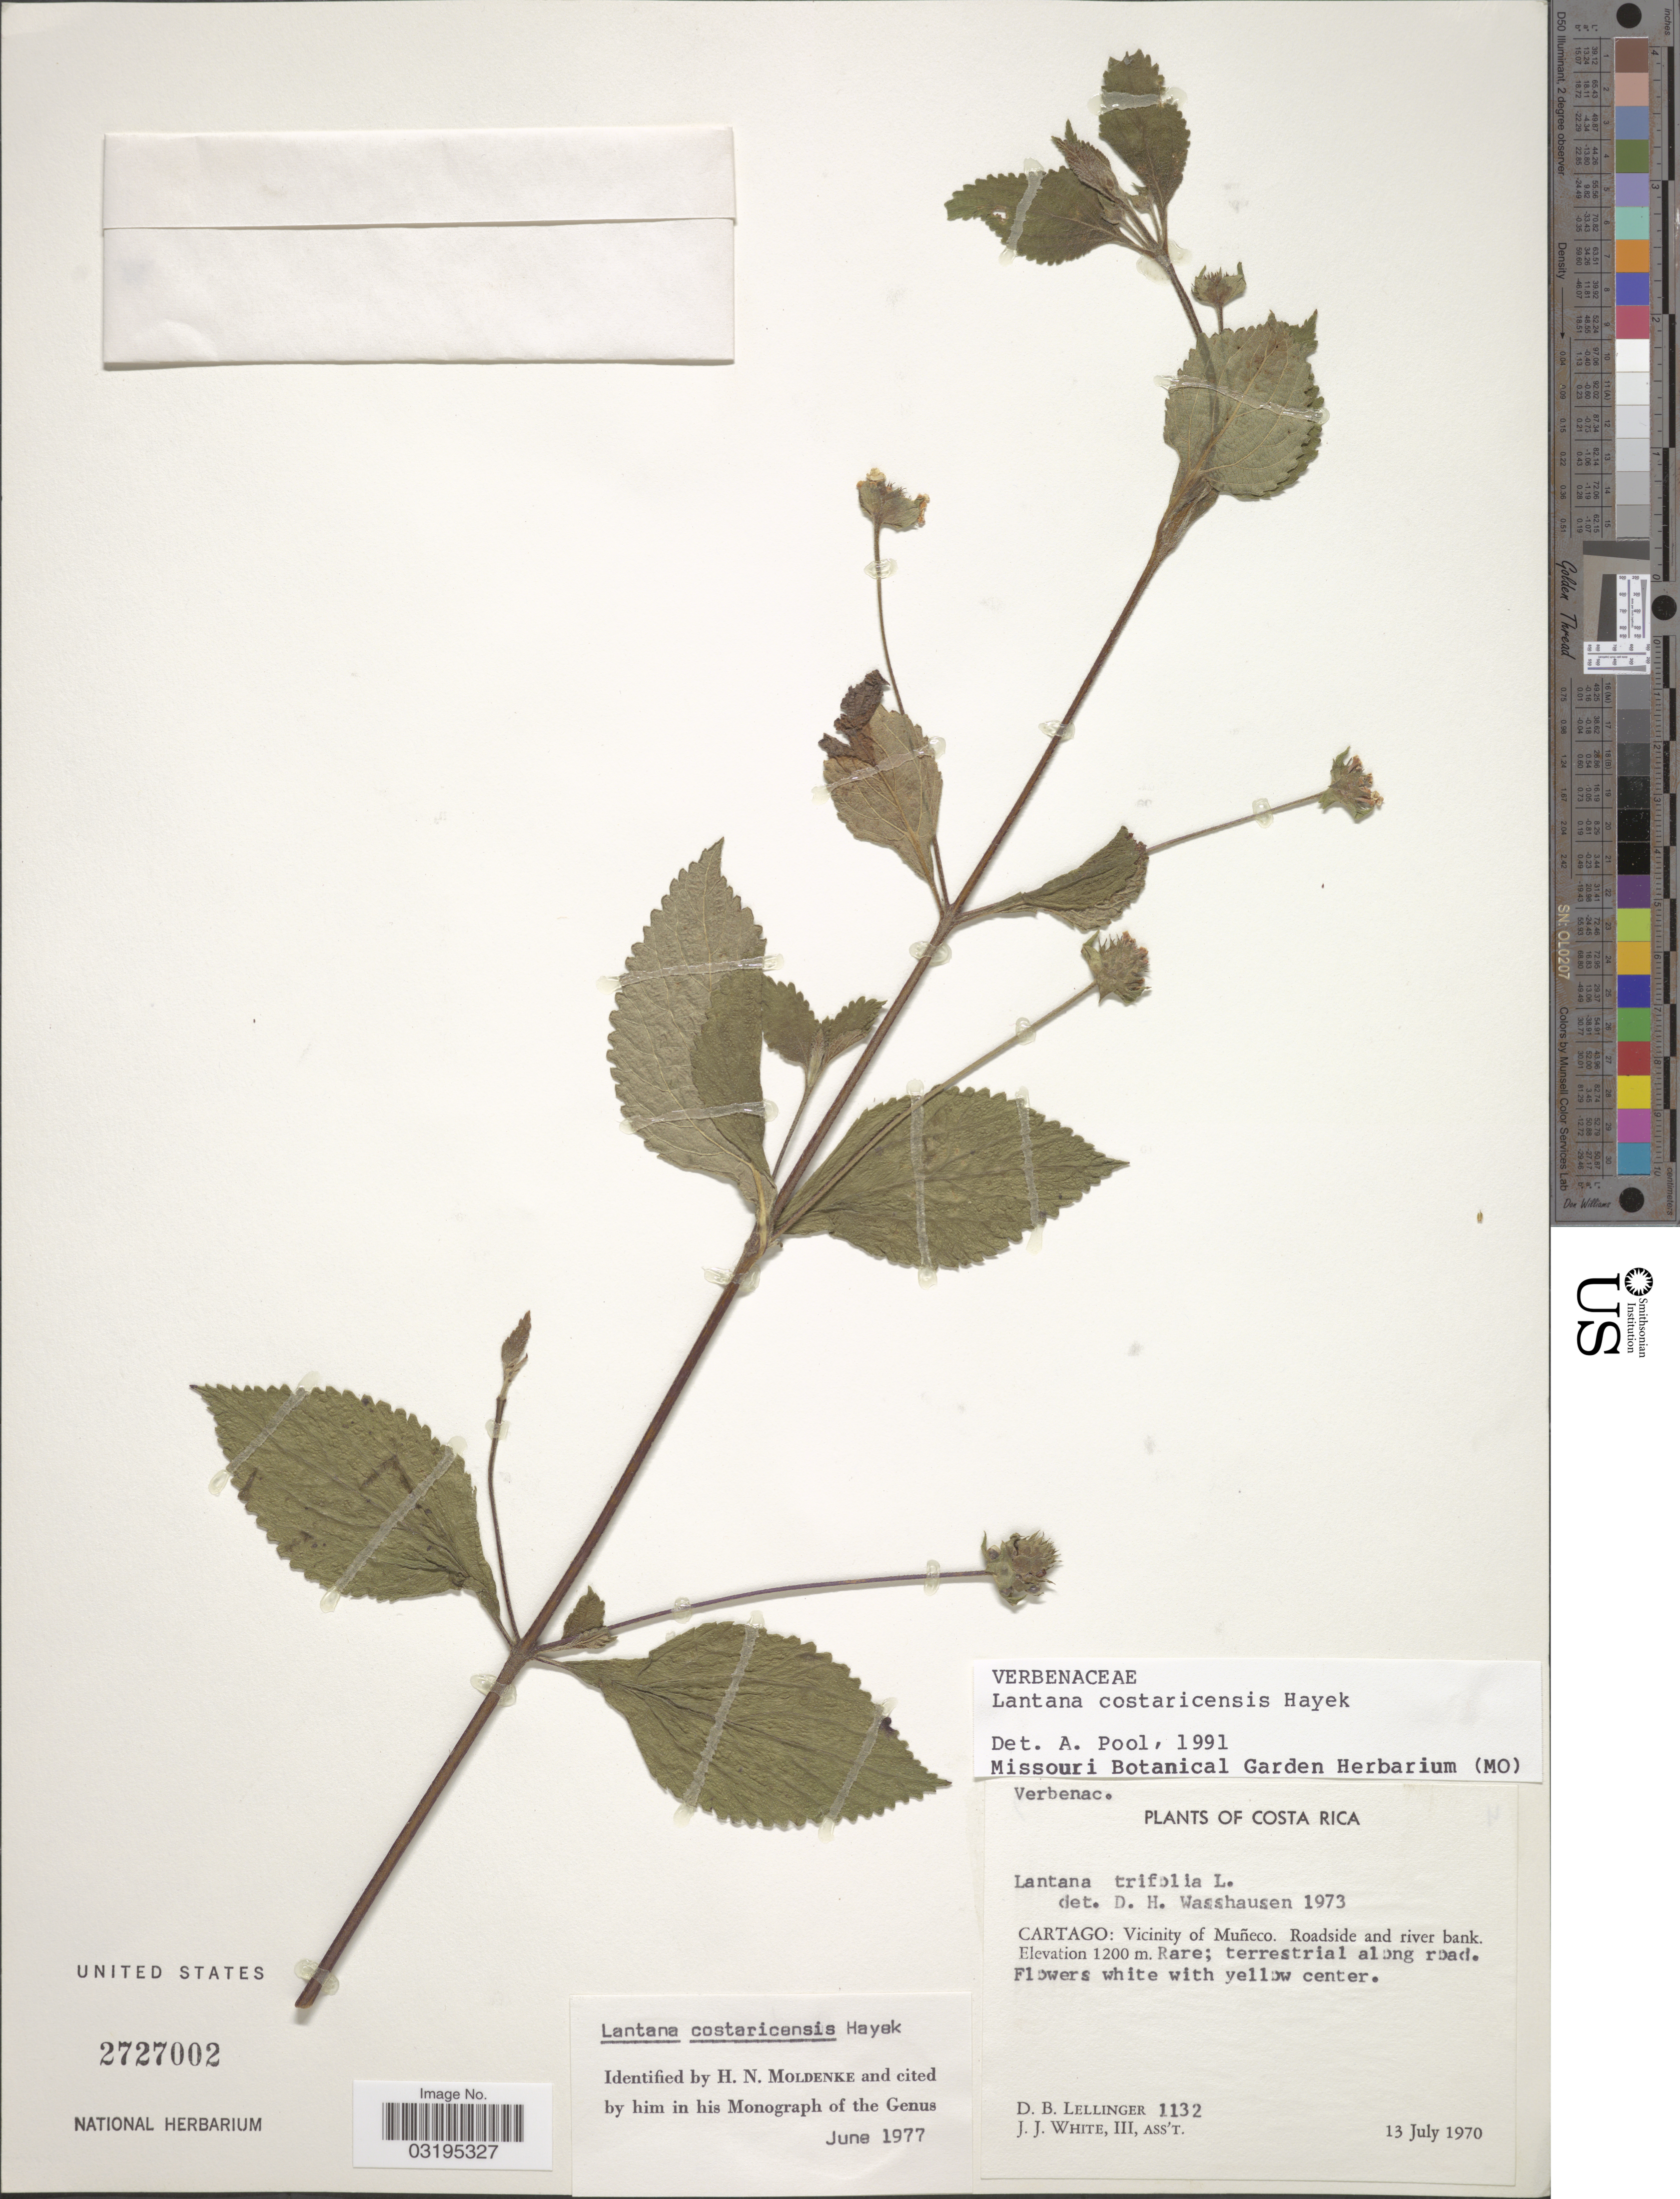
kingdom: Plantae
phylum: Tracheophyta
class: Magnoliopsida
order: Lamiales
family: Verbenaceae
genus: Lantana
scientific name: Lantana costaricensis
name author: Hayek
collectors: D. B. Lellinger & J. J. White III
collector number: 1132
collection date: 1970-07-13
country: Costa Rica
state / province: Cartago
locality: Vicinity of Muñeco.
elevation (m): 1200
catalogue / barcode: US 2727002